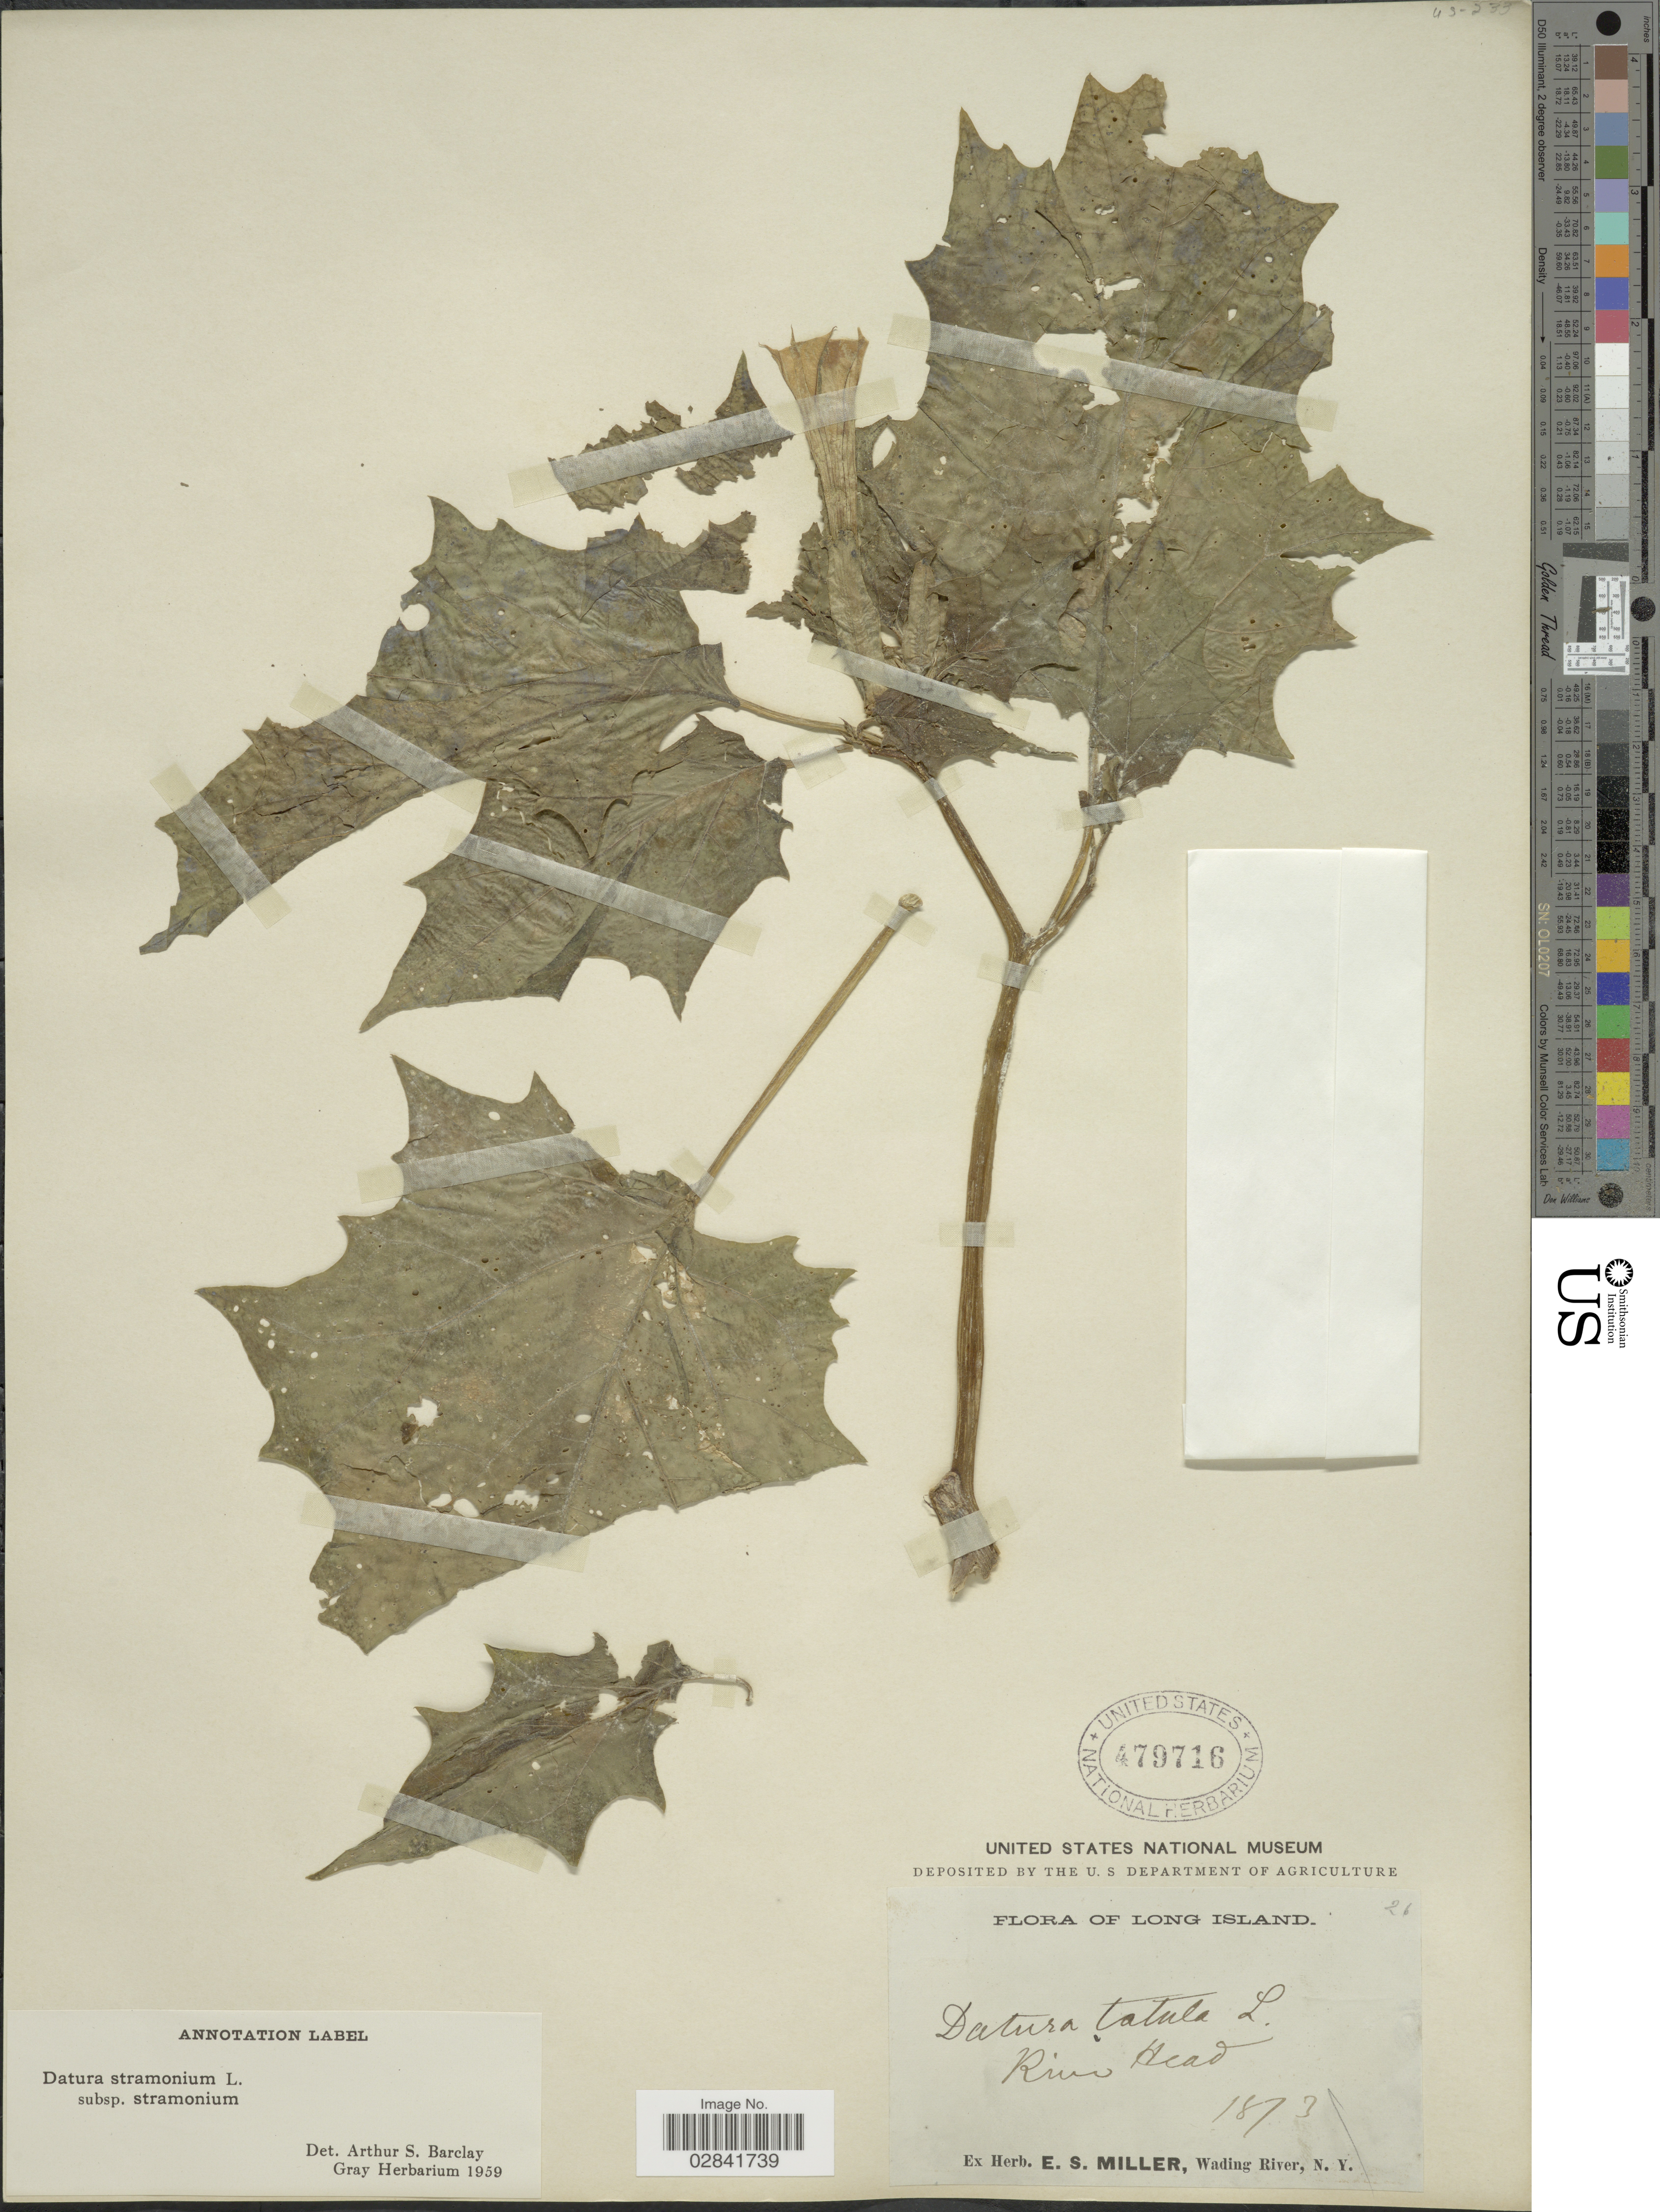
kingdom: Plantae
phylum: Tracheophyta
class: Magnoliopsida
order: Solanales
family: Solanaceae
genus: Datura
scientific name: Datura stramonium subsp. stramonium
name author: L.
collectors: ex herb. E. S. Miller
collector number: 26*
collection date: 1873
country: United States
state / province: New York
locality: Long Island. River Head.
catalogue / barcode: US 479716